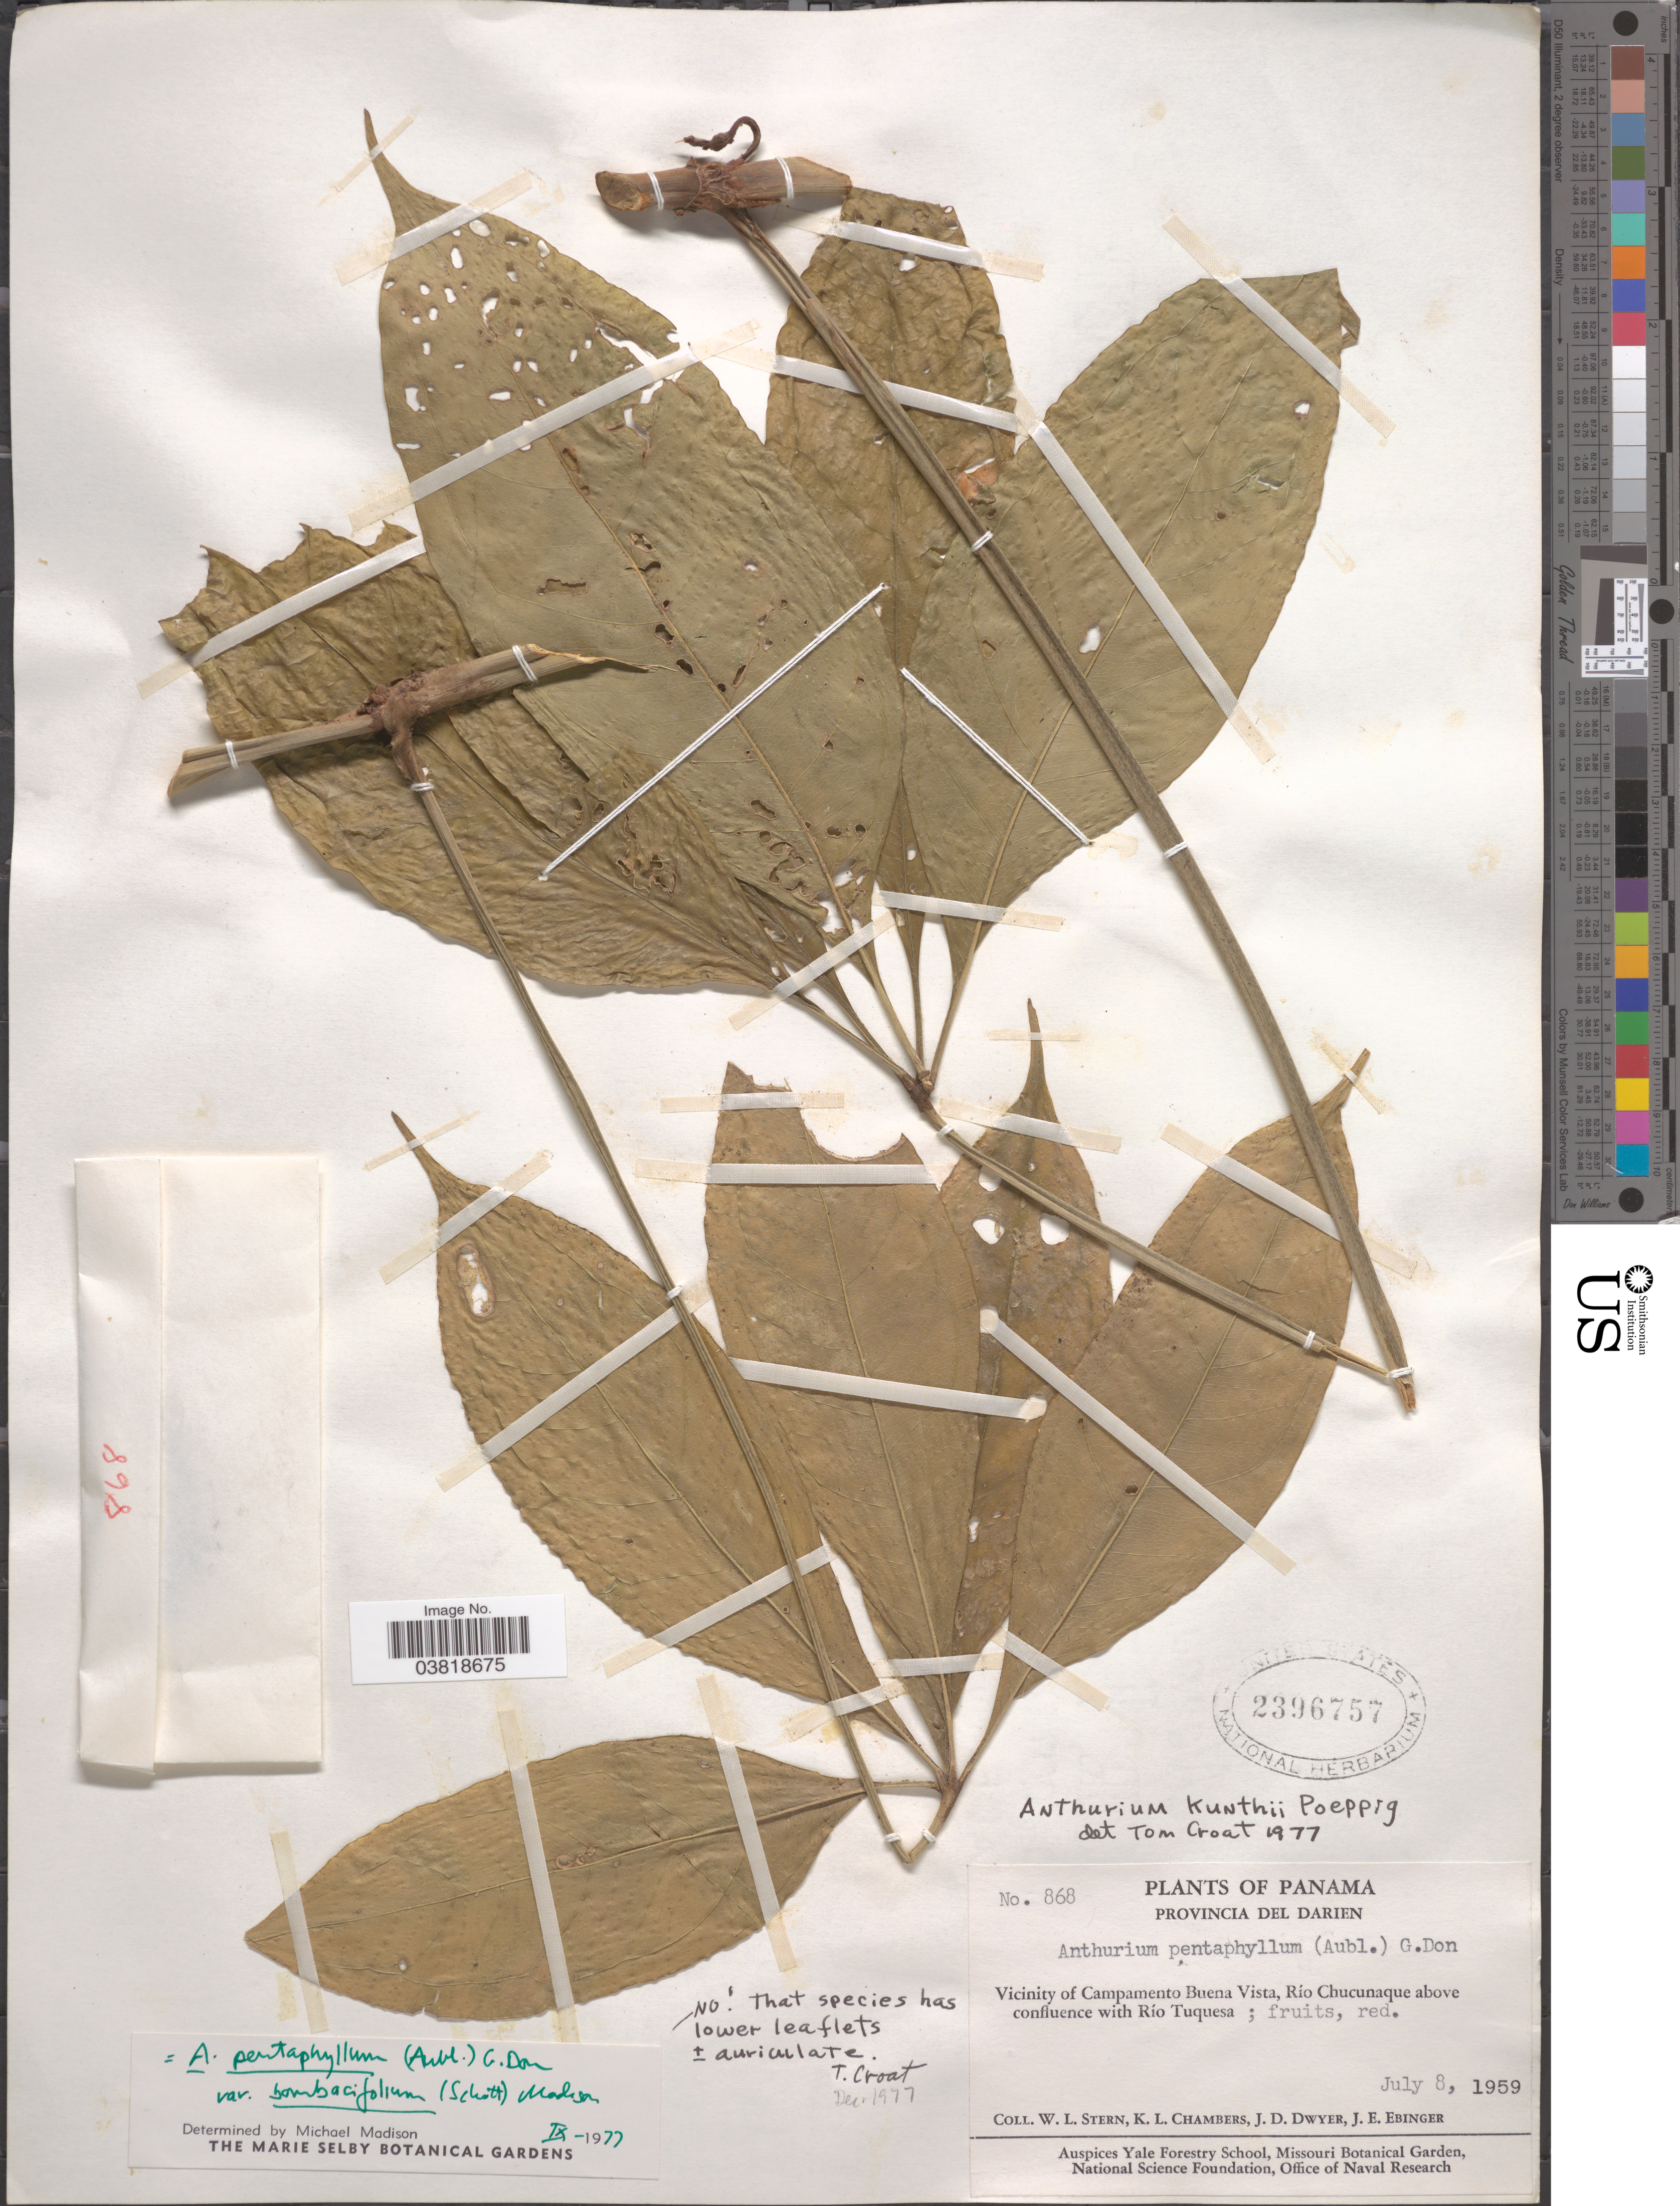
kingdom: Plantae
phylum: Tracheophyta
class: Liliopsida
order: Alismatales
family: Araceae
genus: Anthurium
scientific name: Anthurium kunthii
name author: Poepp.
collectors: W. L. Stern, K. Chambers, J. D. Dwyer & J. Ebinger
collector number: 868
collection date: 1959-07-08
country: Panama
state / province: Darien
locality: Provincia del Darien. Vicinity of Campamento Buena Vista, Río Chucunaque above confluence with Río Tuquesa.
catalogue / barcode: US 2396757